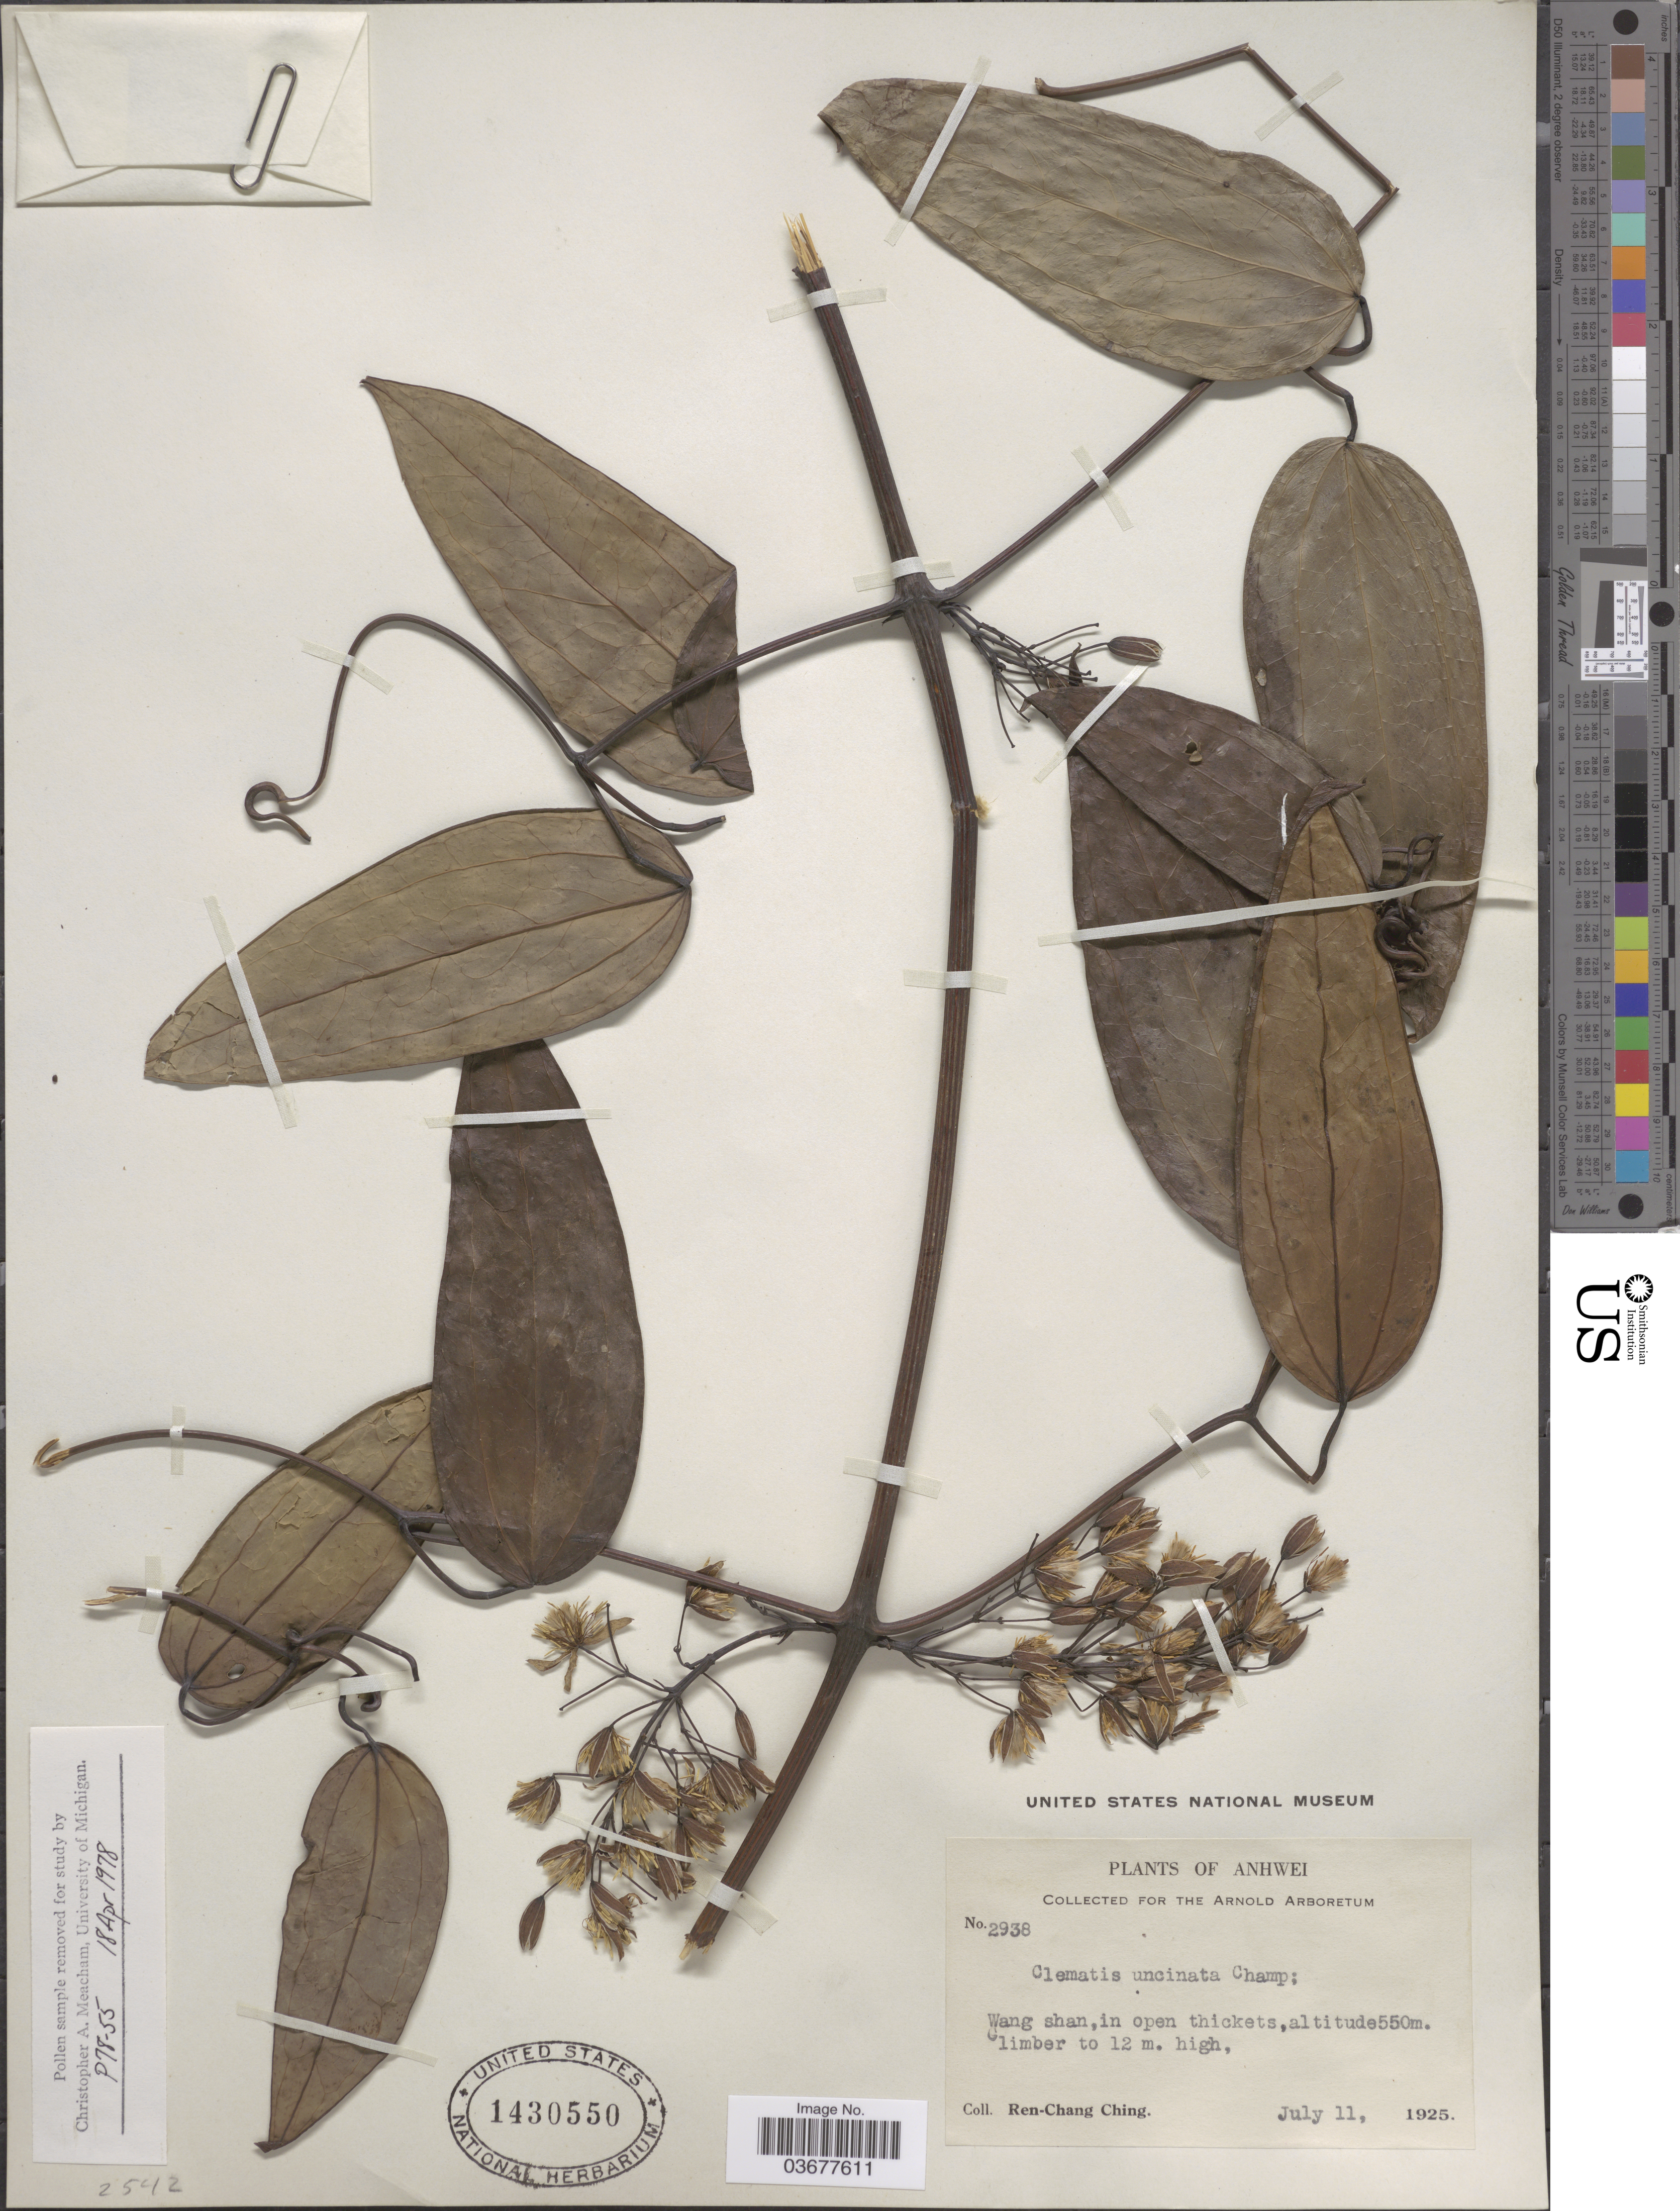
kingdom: Plantae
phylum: Tracheophyta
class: Magnoliopsida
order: Ranunculales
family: Ranunculaceae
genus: Clematis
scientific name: Clematis uncinata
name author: Champ. ex Benth.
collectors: R. C. Ching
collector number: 2938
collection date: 1925-07-11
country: China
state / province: Anhui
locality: Anhwei. Wang shan.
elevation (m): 550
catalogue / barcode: US 1430550